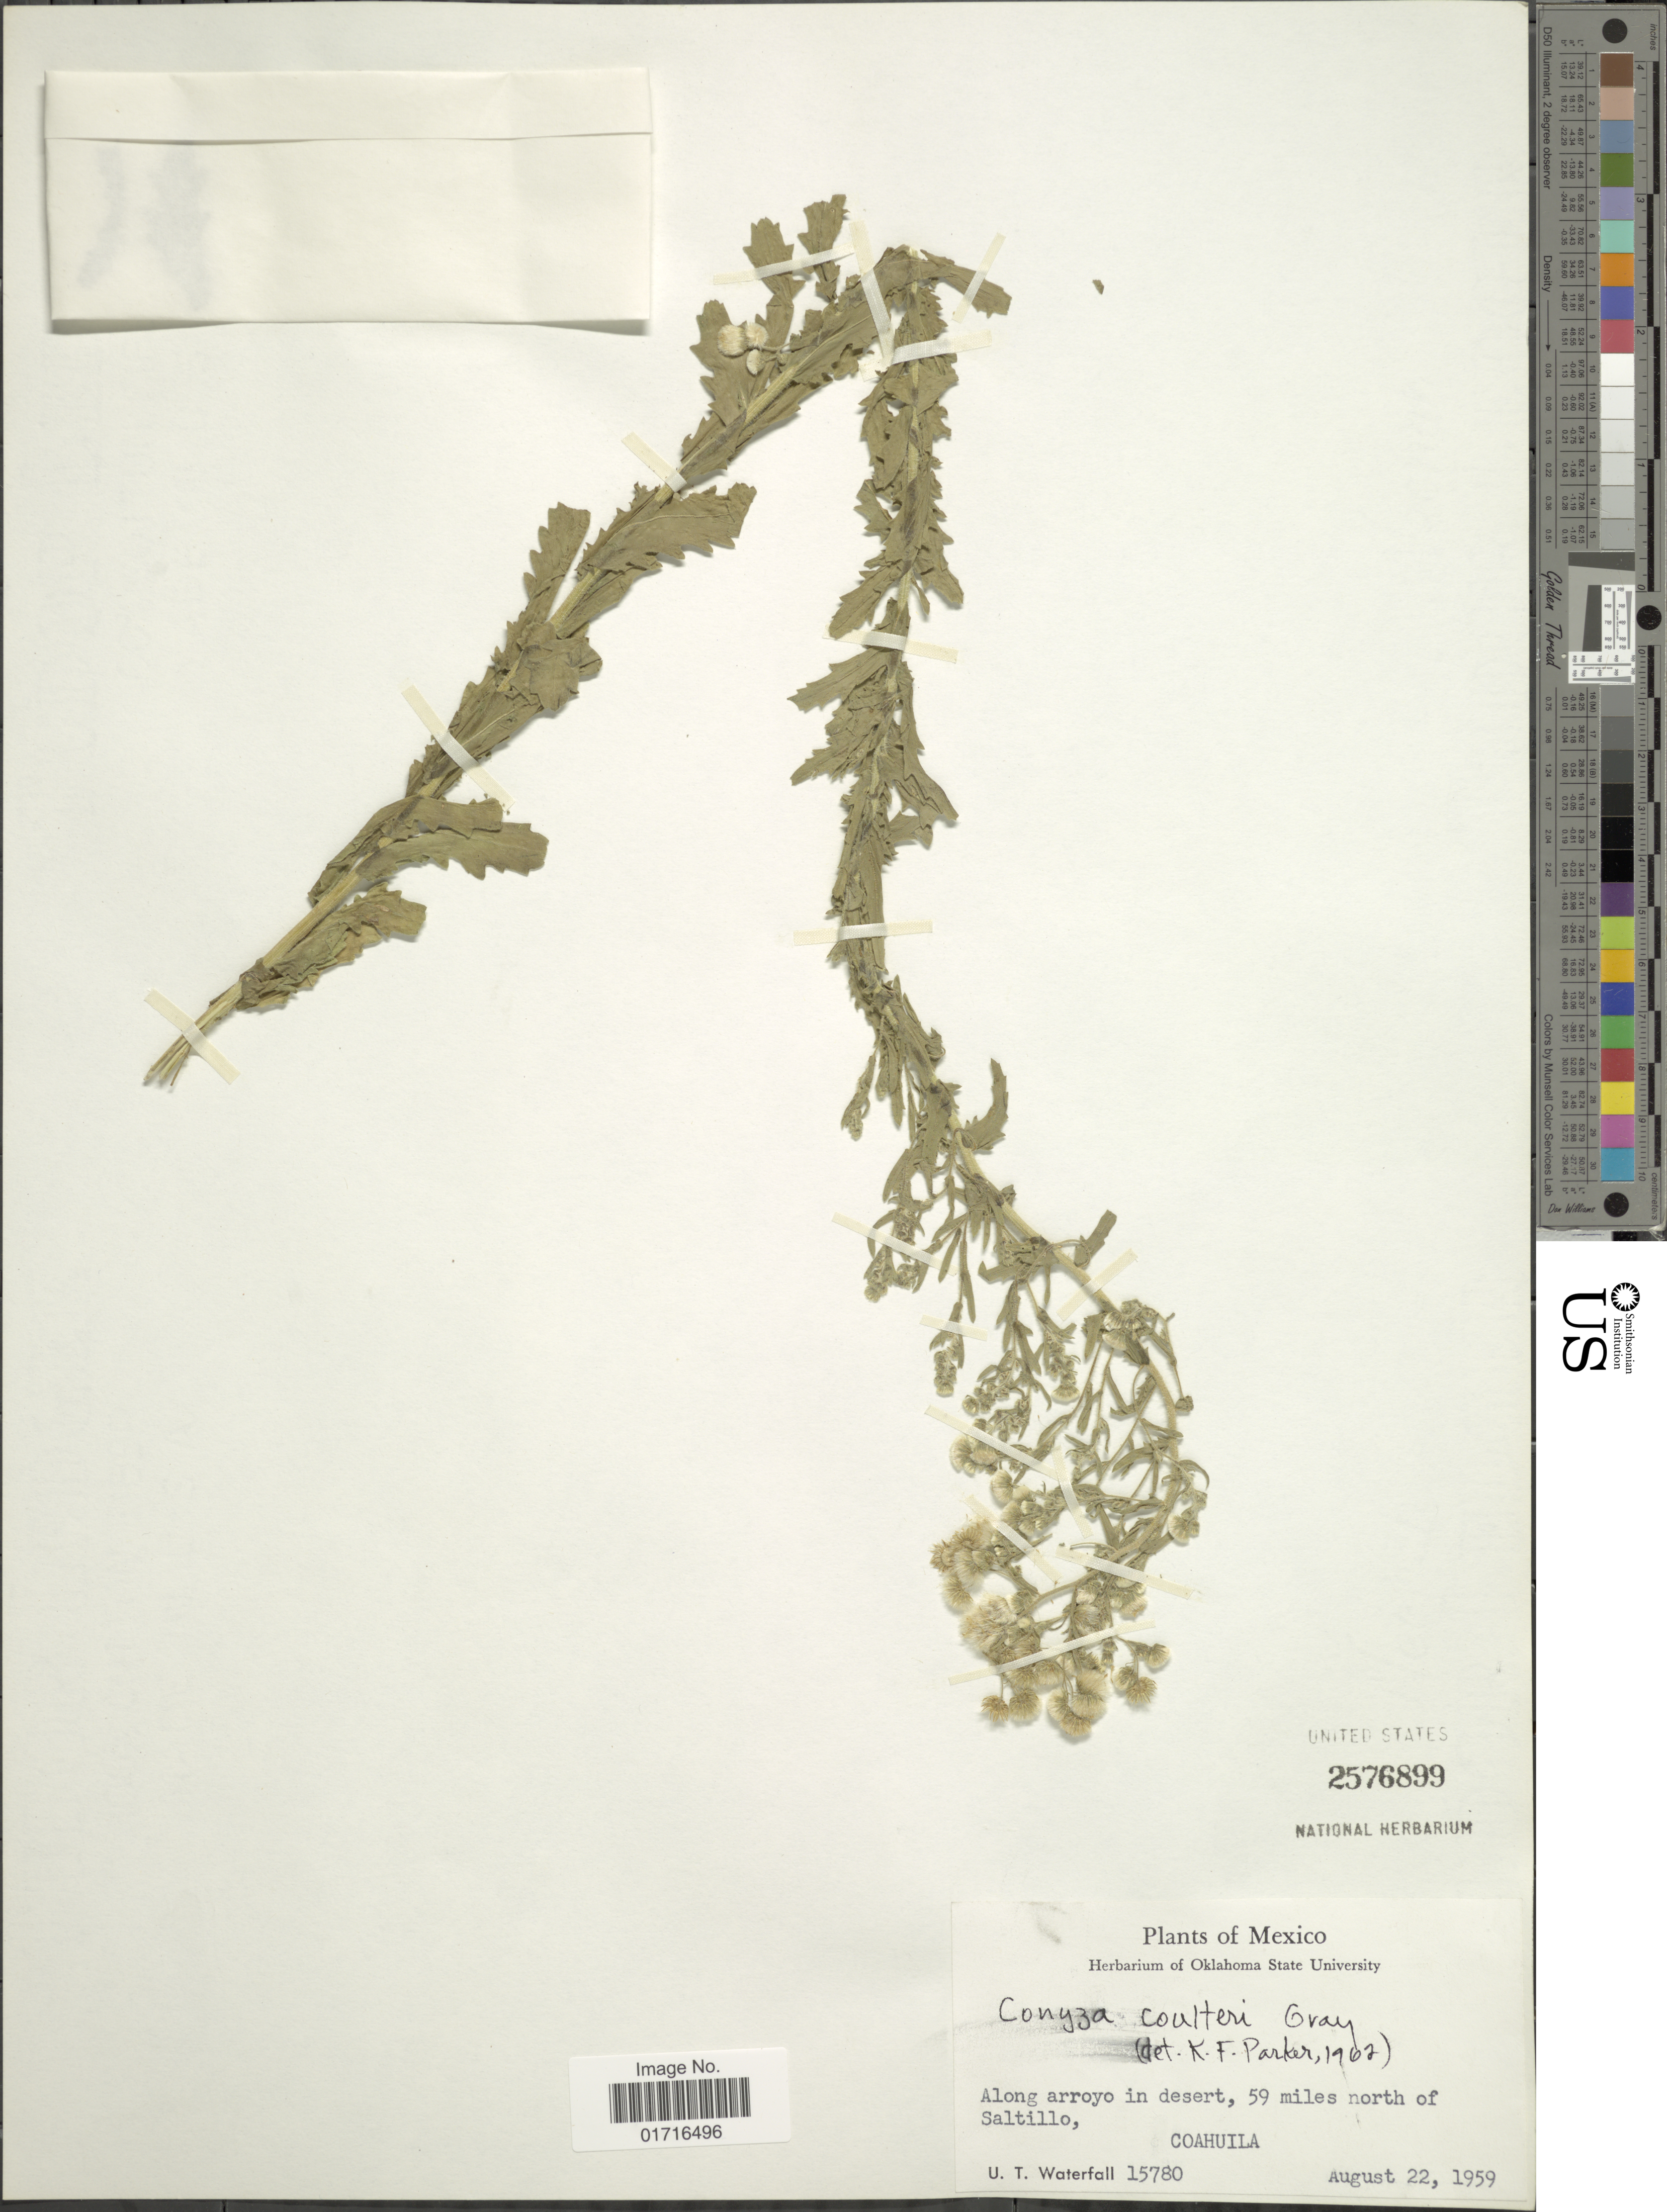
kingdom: Plantae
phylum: Tracheophyta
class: Magnoliopsida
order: Asterales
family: Asteraceae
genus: Conyza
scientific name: Conyza coulteri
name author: A. Gray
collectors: U. T. Waterfall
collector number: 15780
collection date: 1959-08-22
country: Mexico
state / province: Coahuila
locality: Along arroyo in desert, 59 miles north of Saltillo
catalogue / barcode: US 2576899